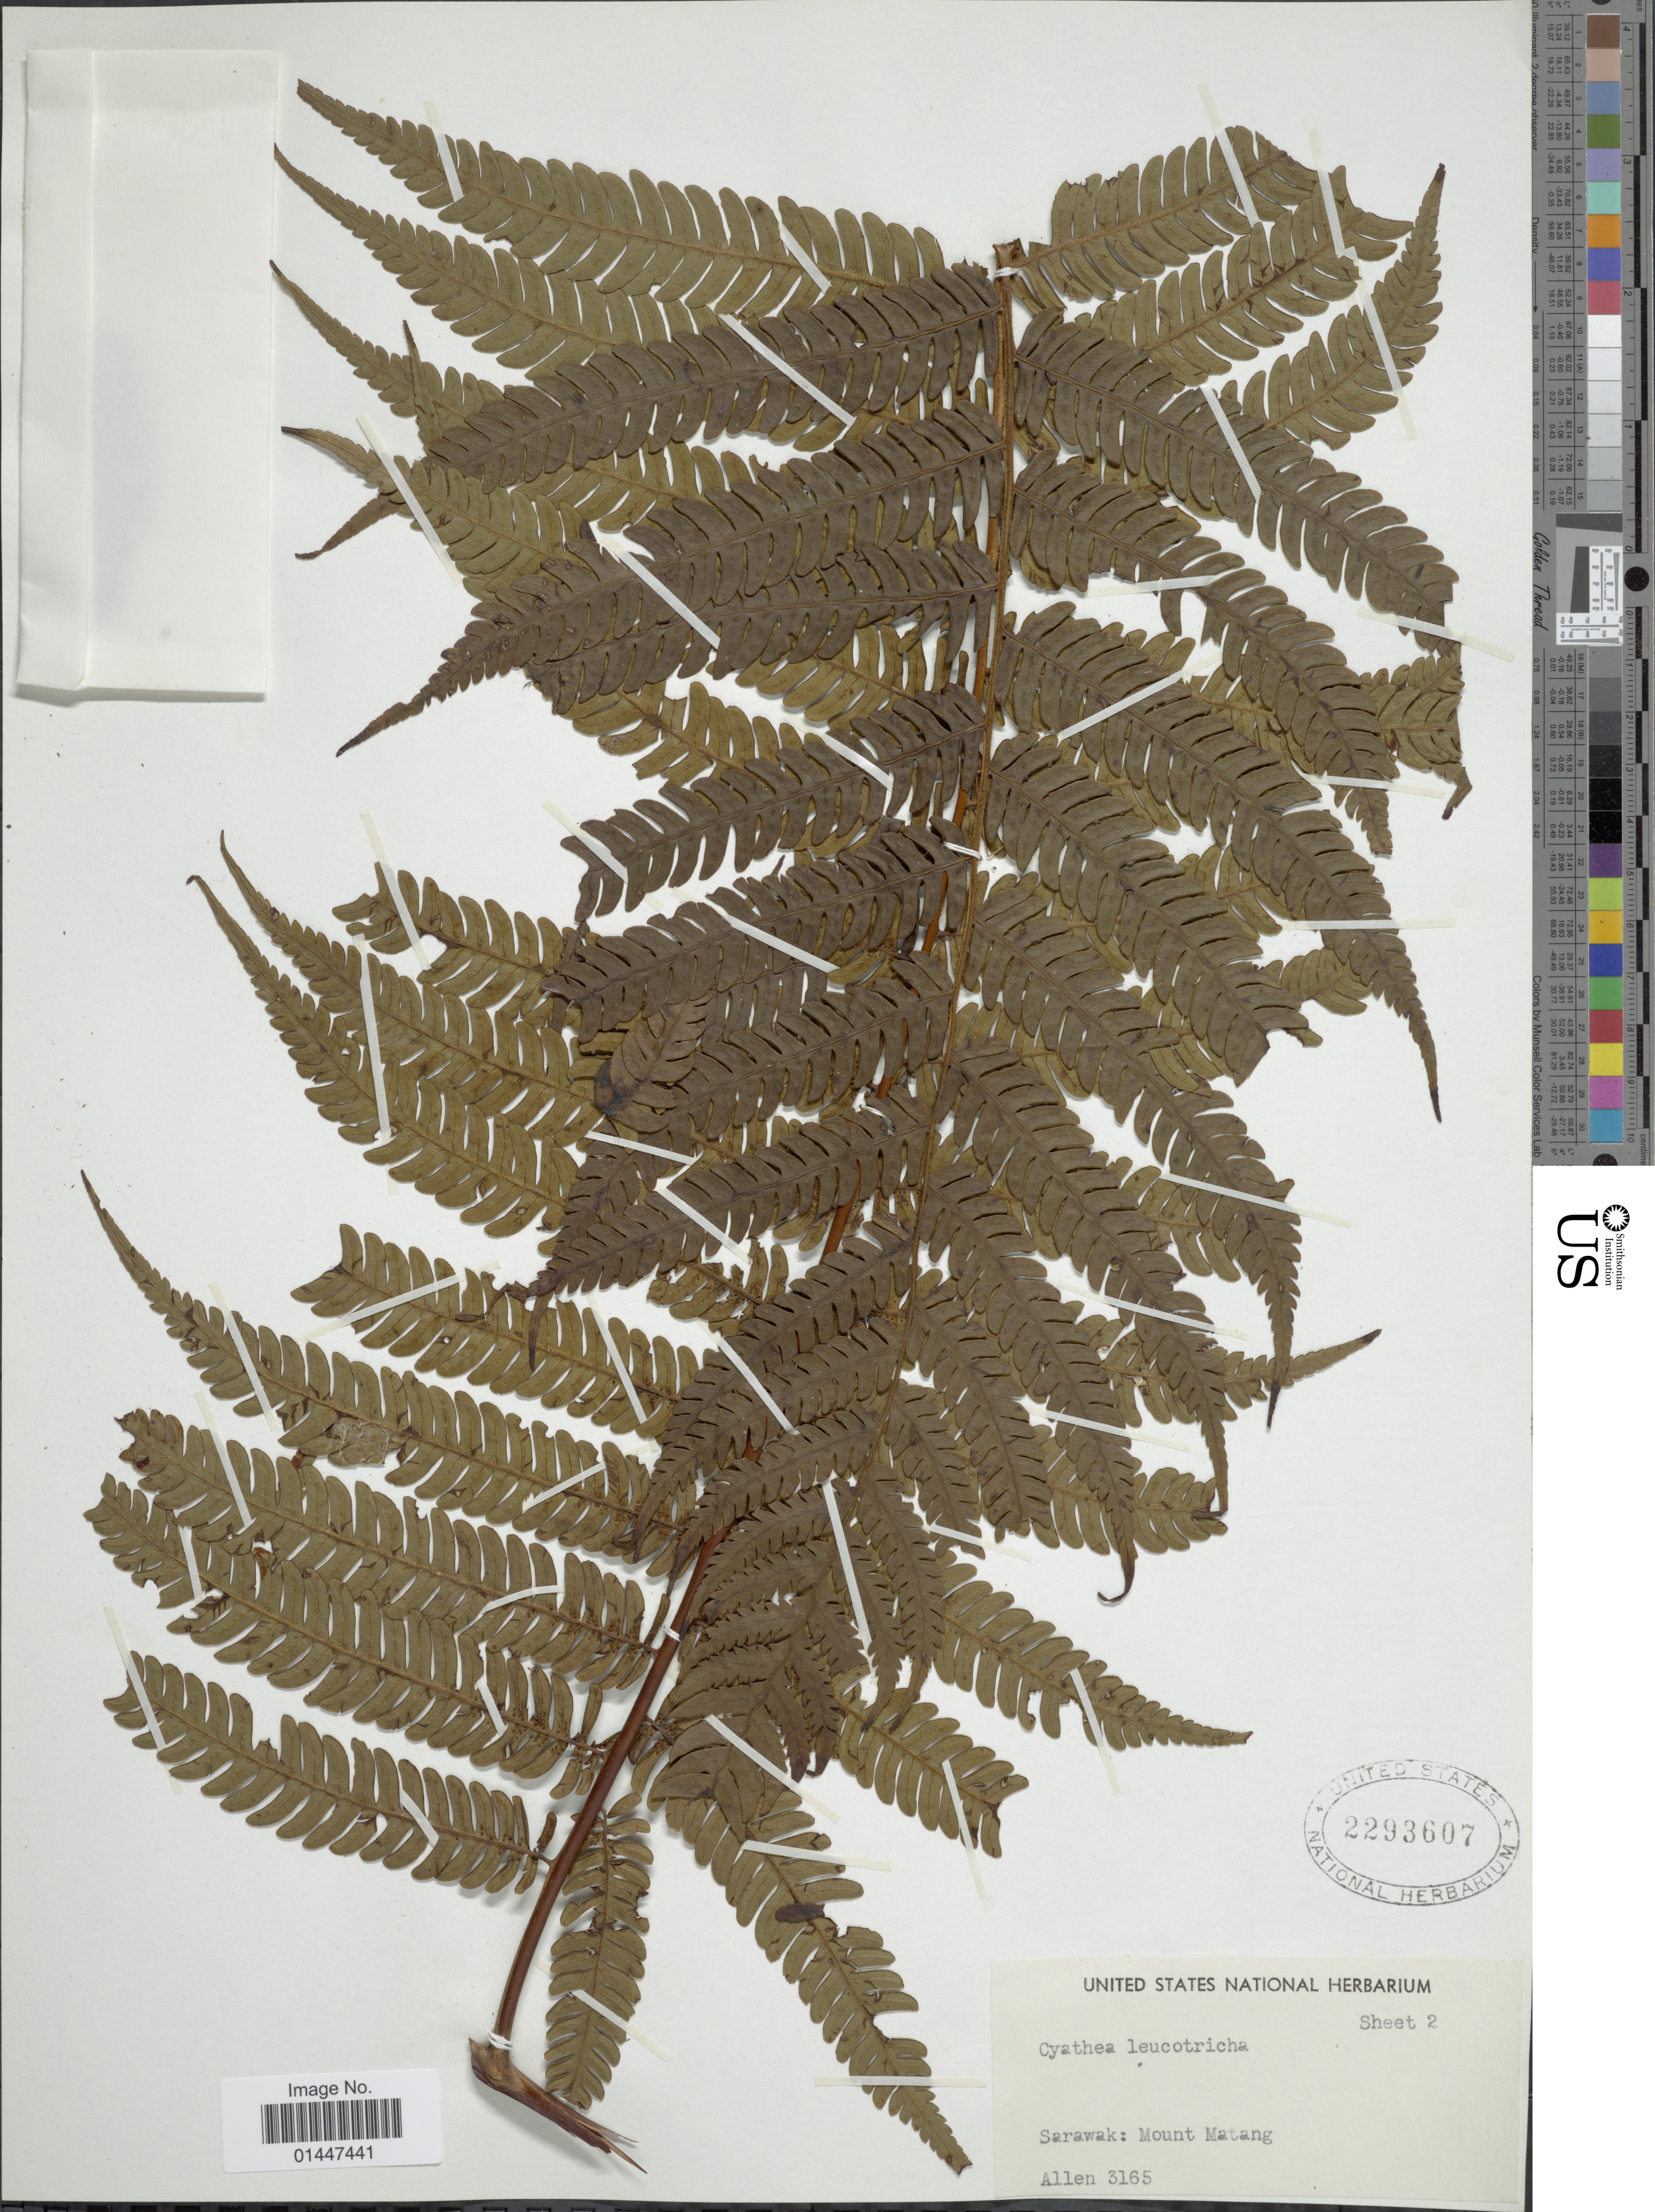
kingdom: Plantae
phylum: Tracheophyta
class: Polypodiopsida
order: Cyatheales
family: Cyatheaceae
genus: Sphaeropteris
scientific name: Sphaeropteris leucotricha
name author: (Christ) R.M. Tryon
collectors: -- Allen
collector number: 3165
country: Malaysia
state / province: Sarawak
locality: Mount Matang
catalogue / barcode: US 2293607